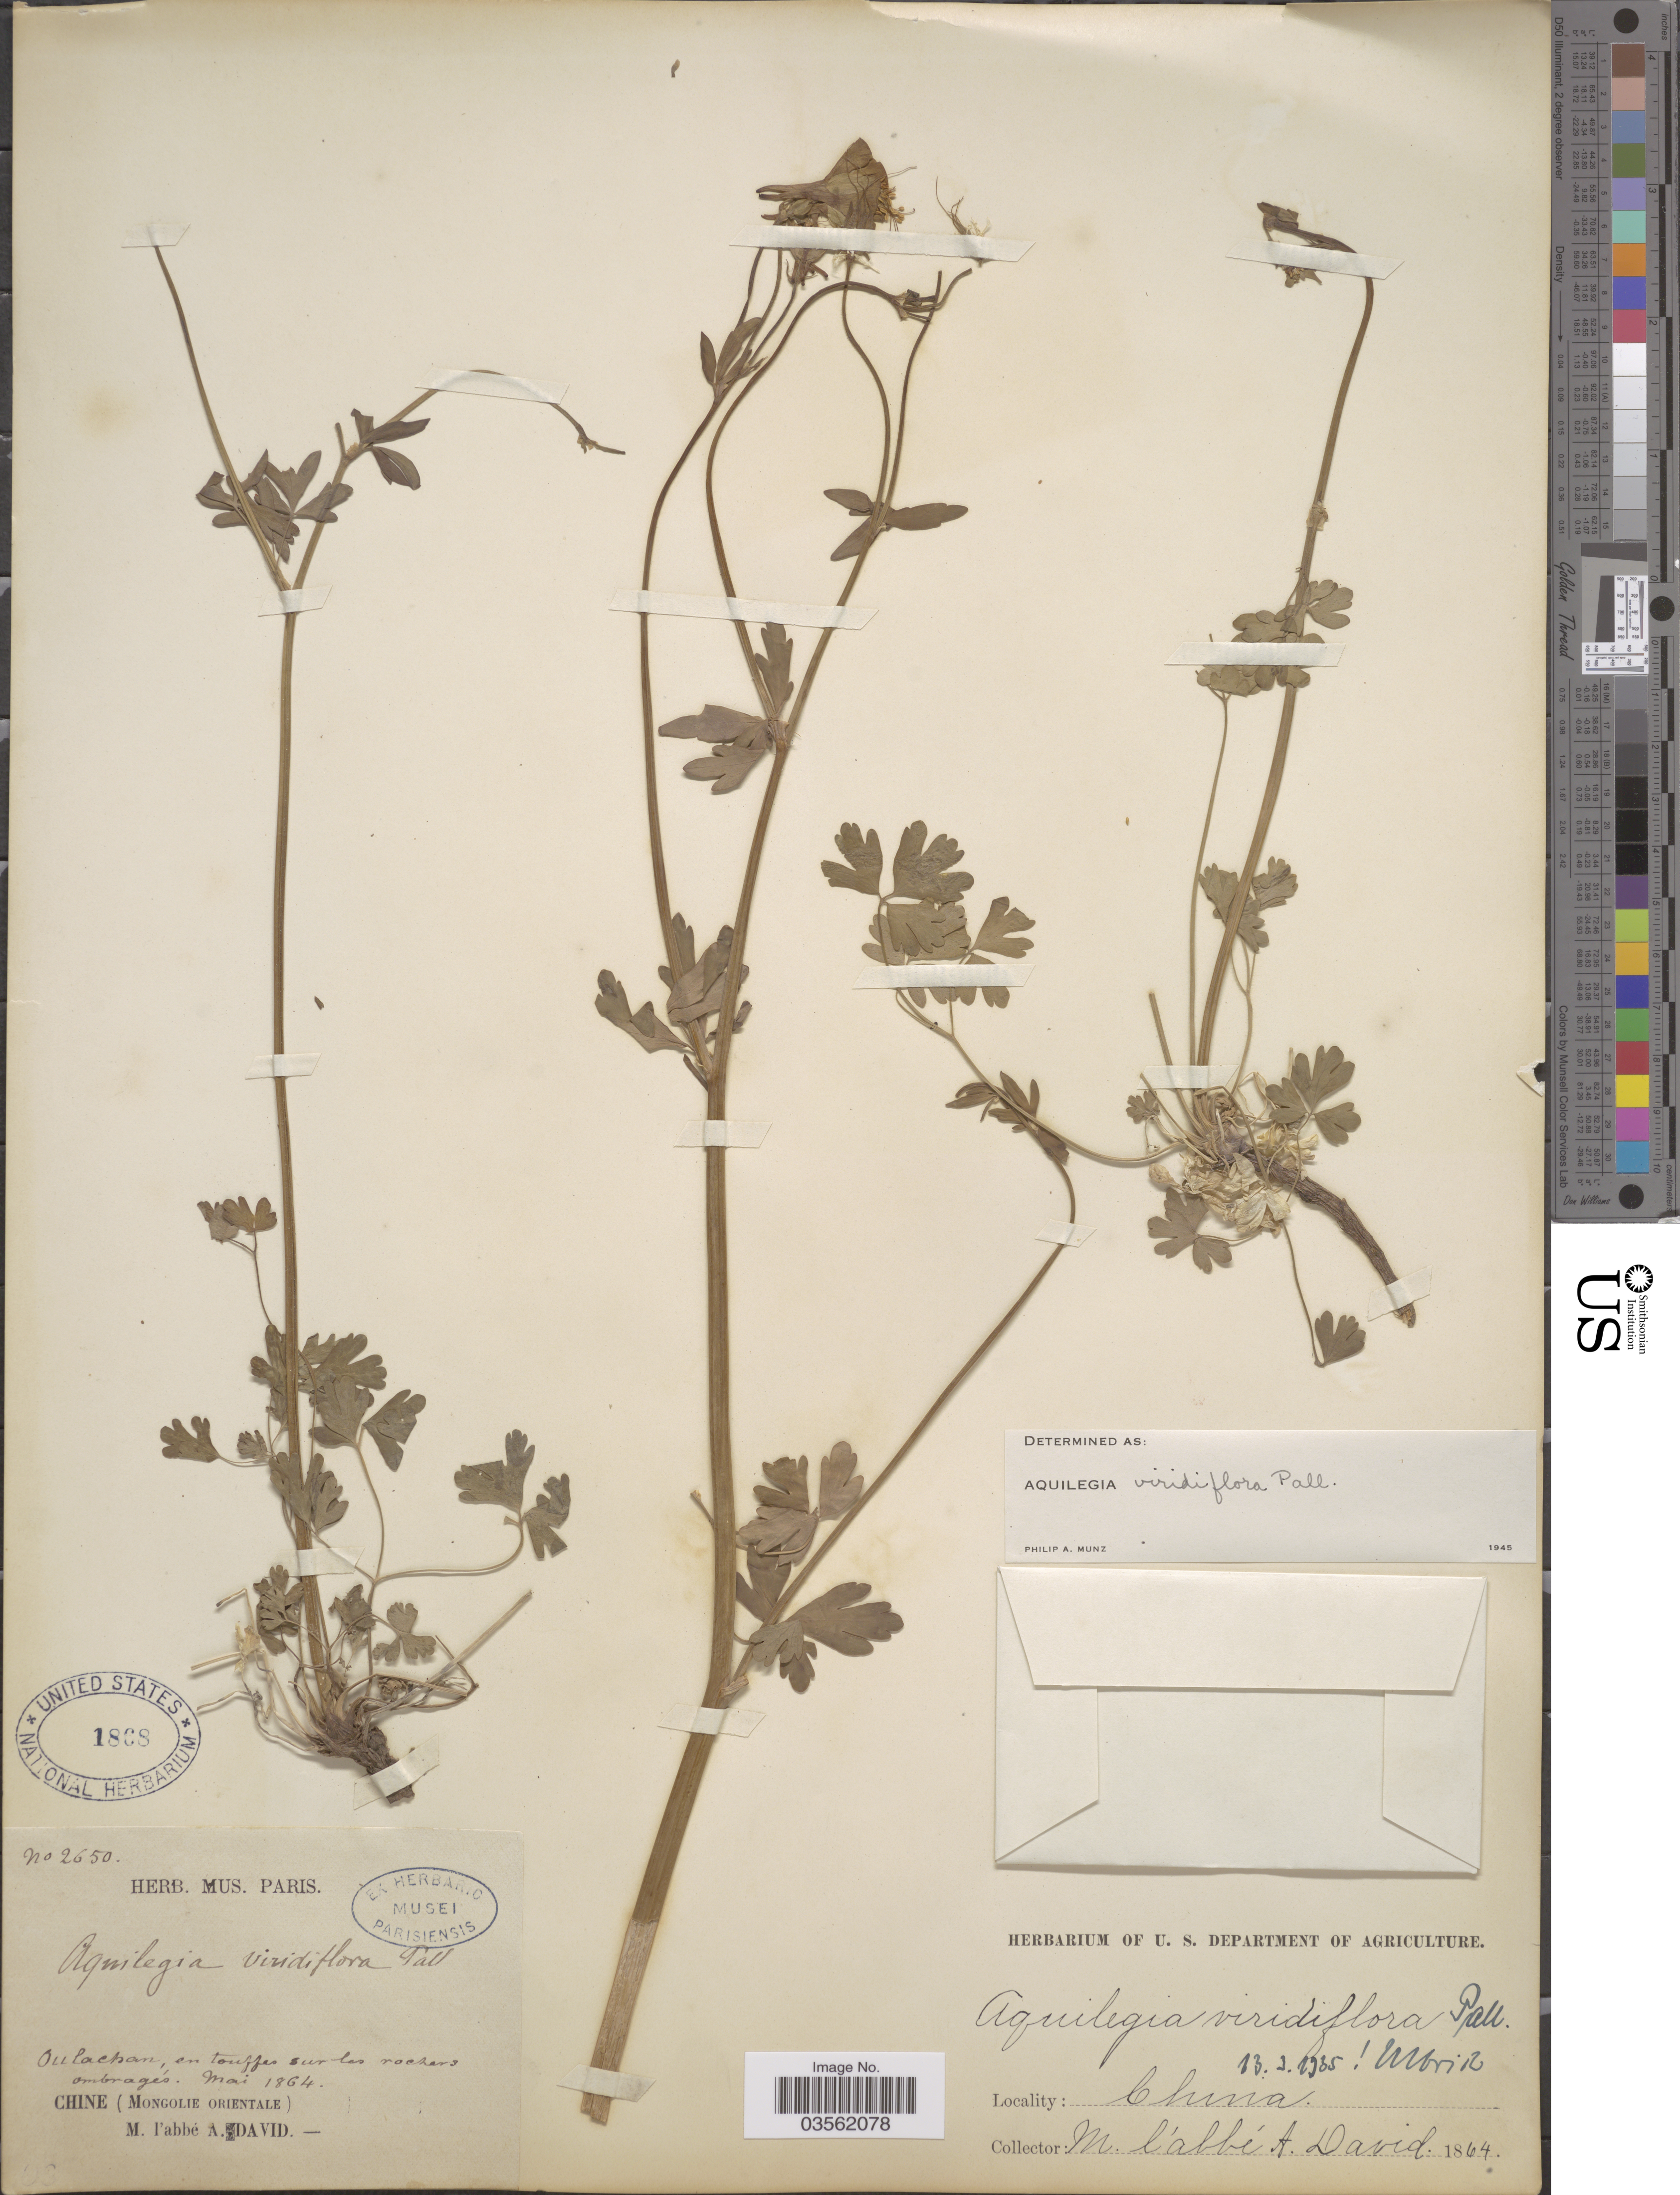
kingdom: Plantae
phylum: Tracheophyta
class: Magnoliopsida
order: Ranunculales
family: Ranunculaceae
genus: Aquilegia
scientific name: Aquilegia viridiflora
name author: Pall.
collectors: A. David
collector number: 2650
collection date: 1864-05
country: China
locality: Oulachan, en touffes sur les rochers ombragés.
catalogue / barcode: US 1868